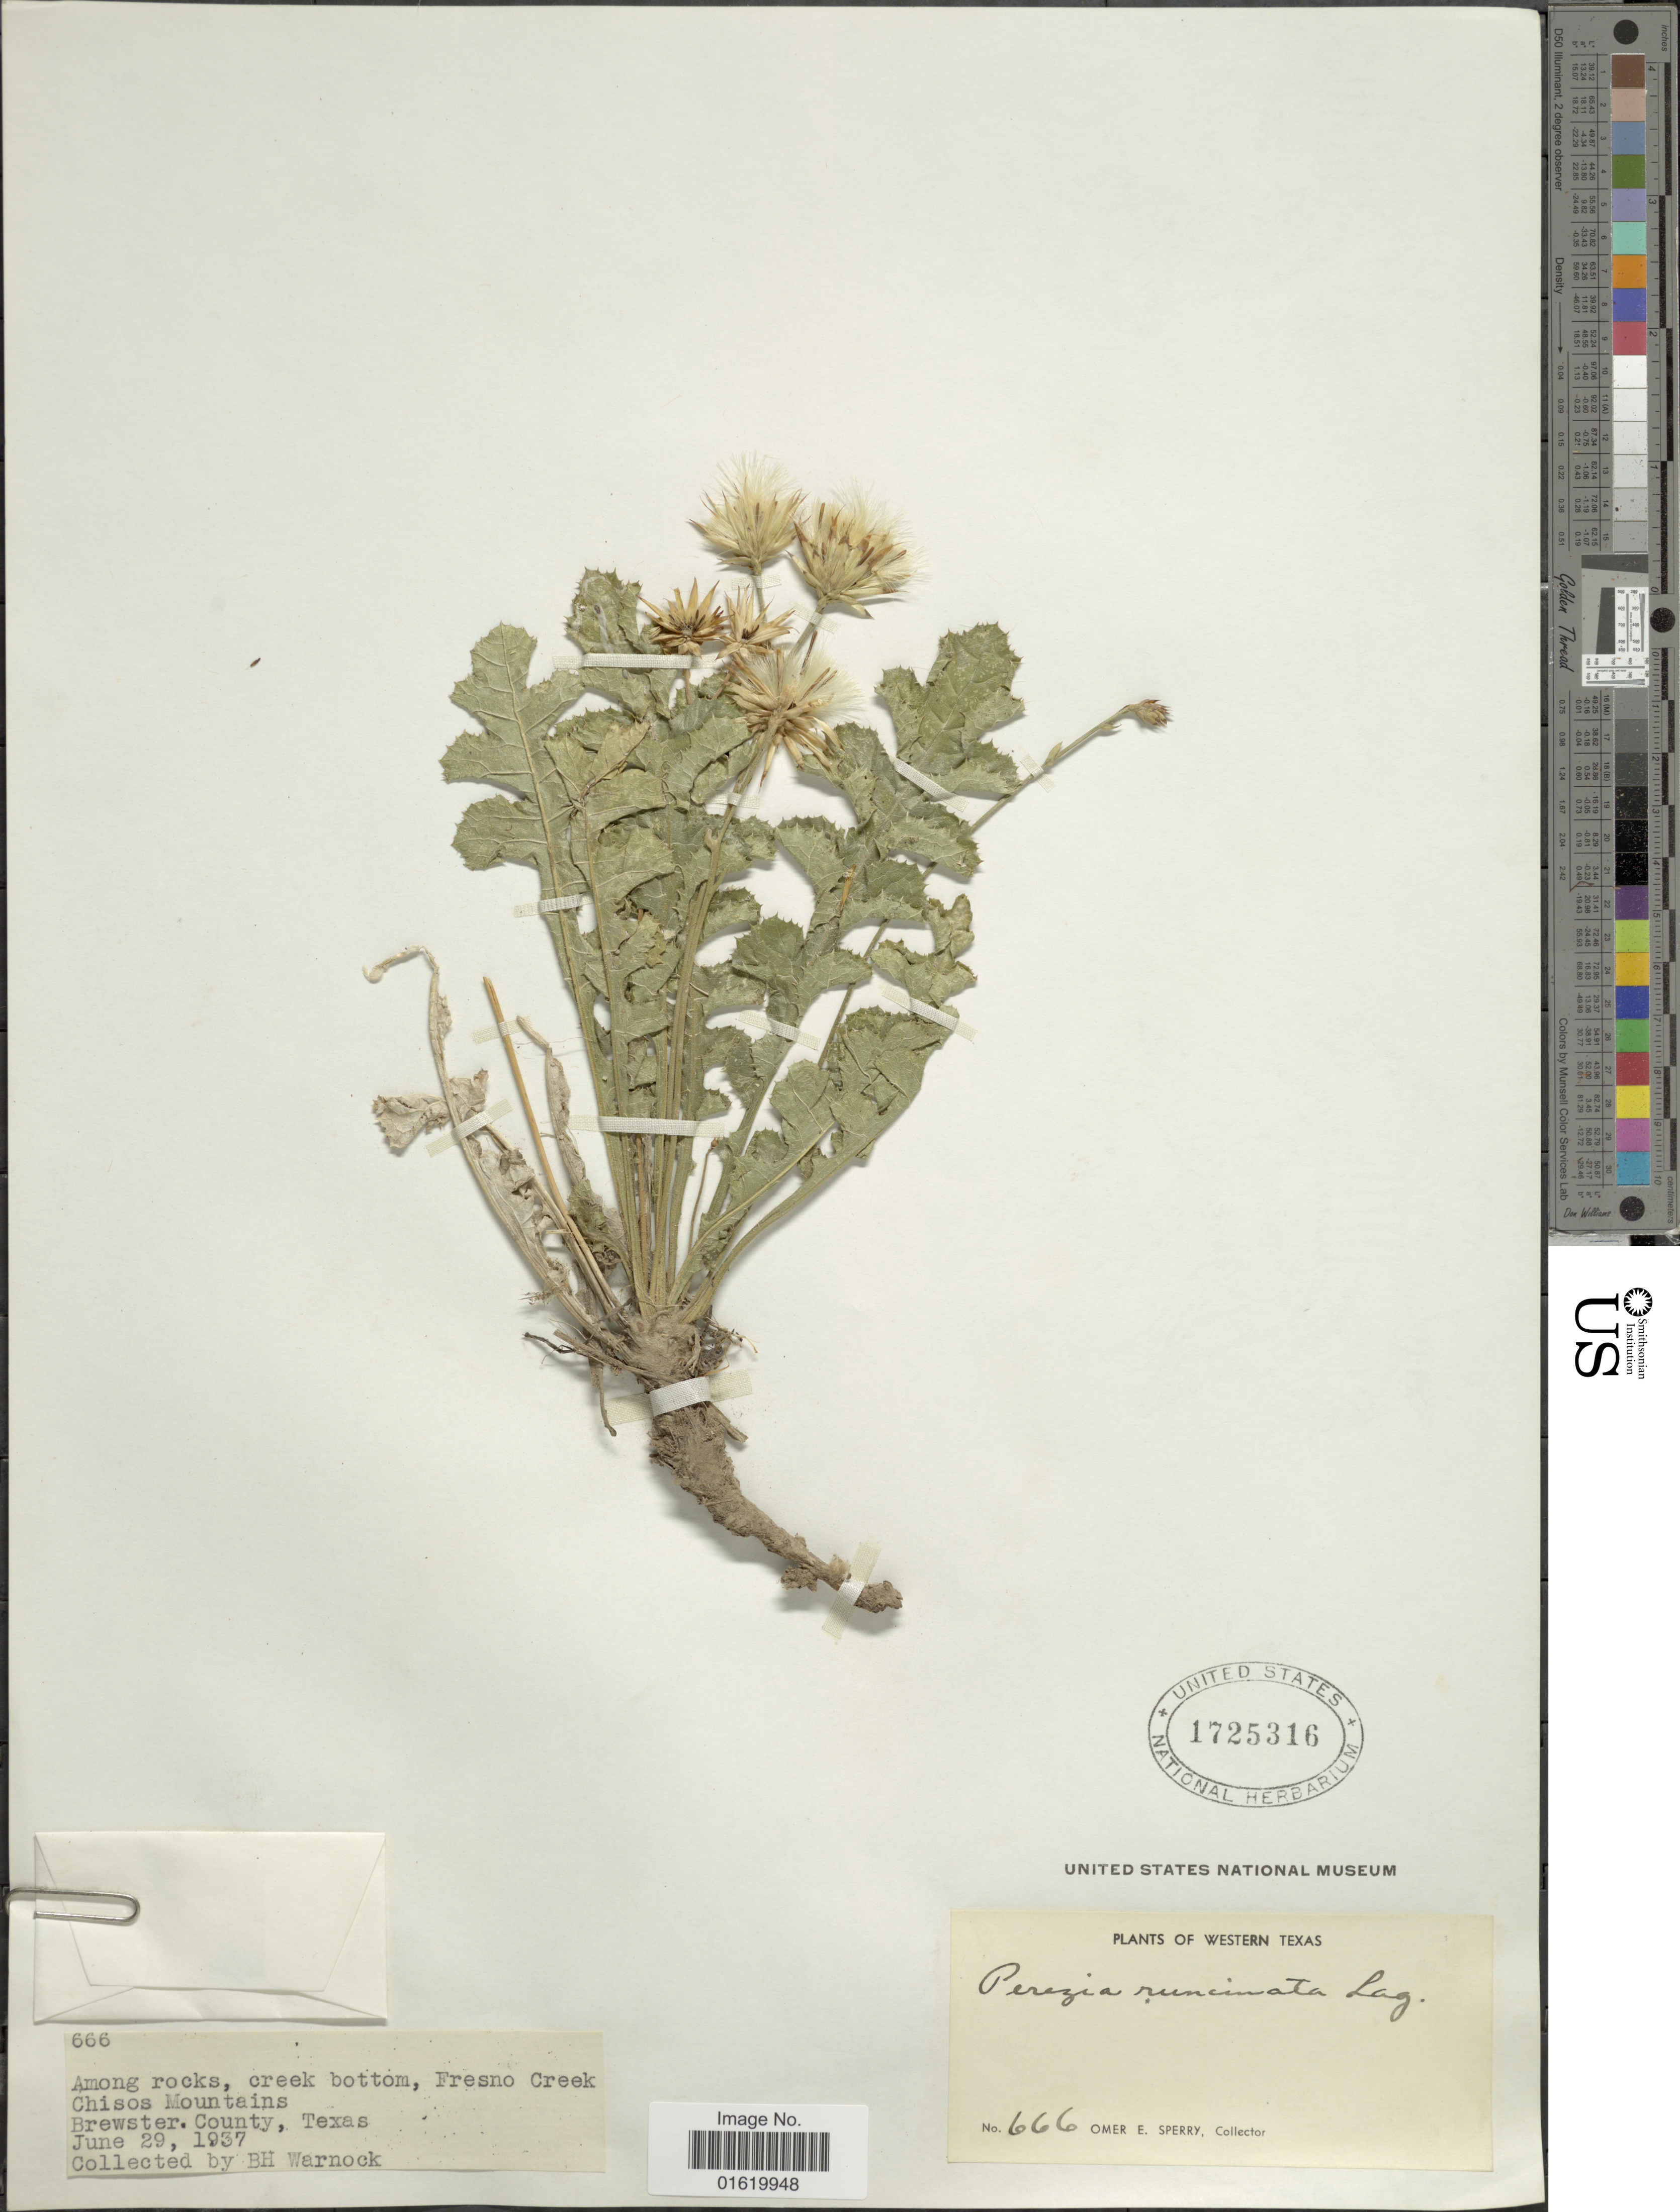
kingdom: Plantae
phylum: Tracheophyta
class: Magnoliopsida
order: Asterales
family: Asteraceae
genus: Acourtia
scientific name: Acourtia runcinata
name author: (D. Don) B.L. Turner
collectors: O. E. Sperry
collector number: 666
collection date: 1937-06-29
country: United States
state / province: Texas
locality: Western Texas. Among rocks, creek bottom, Fresno Creek, Chisos Mountains. Brewster County.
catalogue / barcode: US 1725316